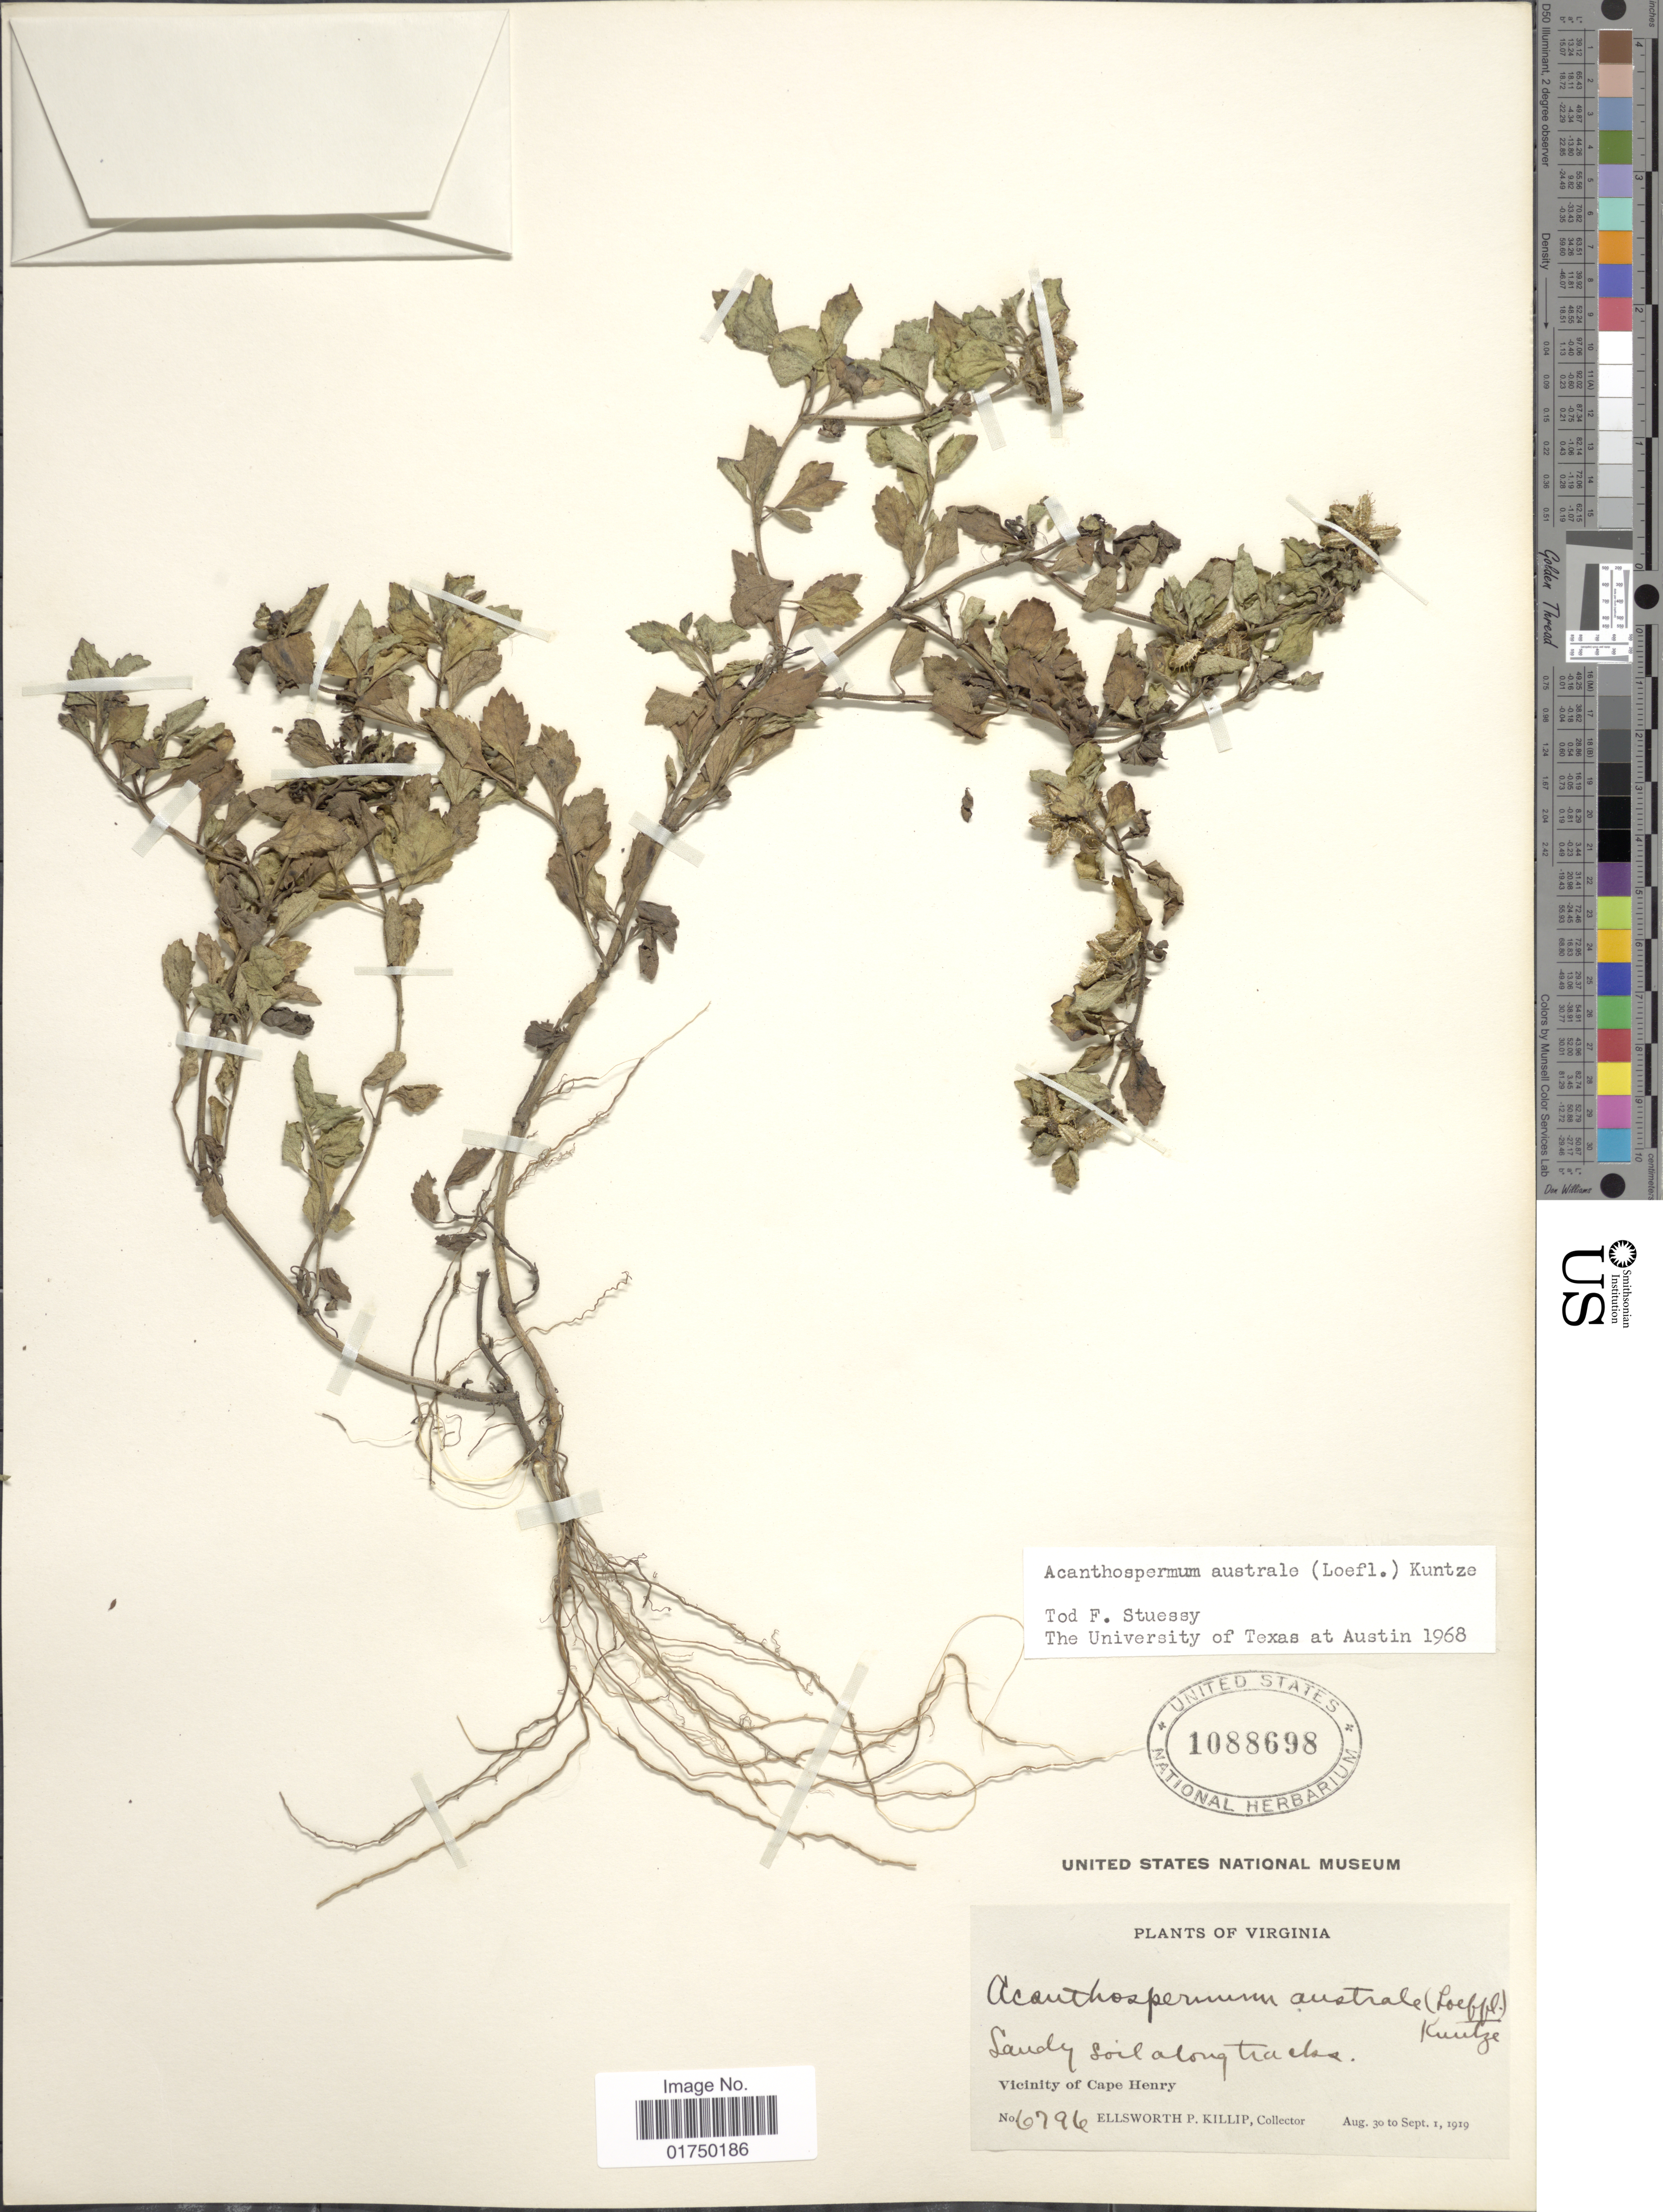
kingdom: Plantae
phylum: Tracheophyta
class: Magnoliopsida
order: Asterales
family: Asteraceae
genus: Acanthospermum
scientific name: Acanthospermum australe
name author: (Loefl.) Kuntze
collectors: E. P. Killip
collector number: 6796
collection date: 1919-08-30/1919-09-01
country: United States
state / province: Virginia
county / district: City of Virginia Beach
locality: Vicinity of Cape Henry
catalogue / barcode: US 1088698